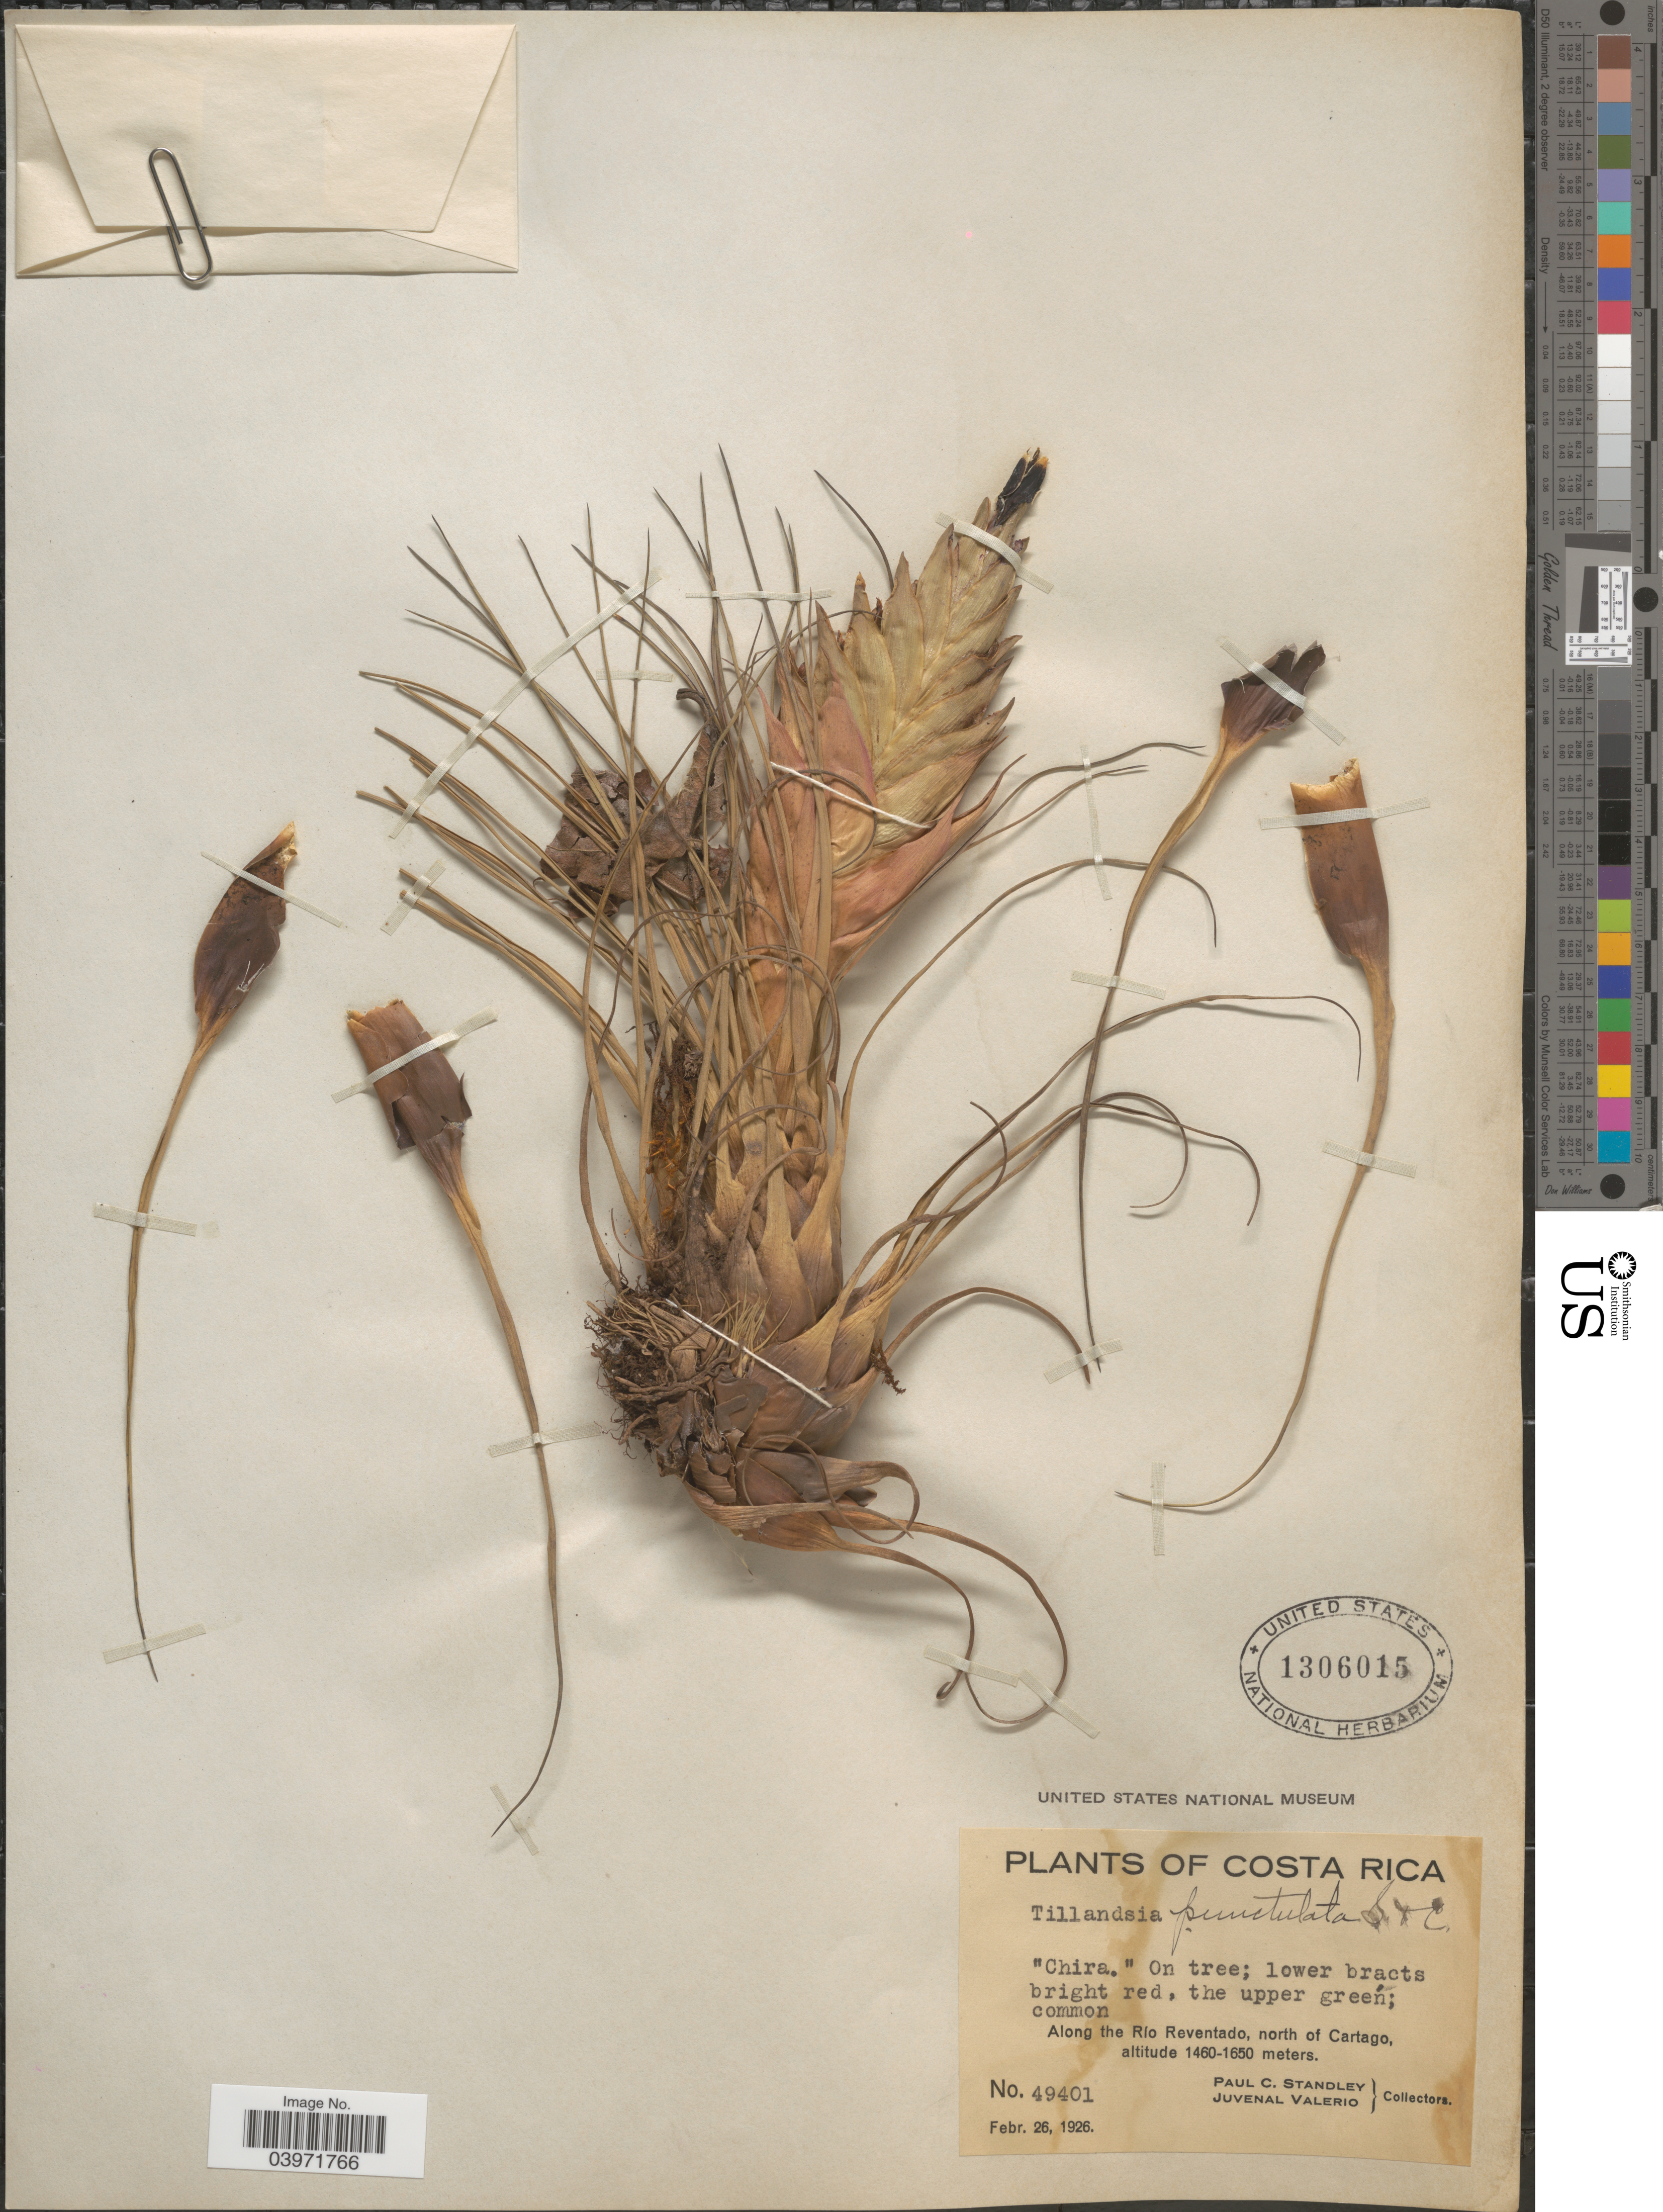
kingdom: Plantae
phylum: Tracheophyta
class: Liliopsida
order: Poales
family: Bromeliaceae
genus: Tillandsia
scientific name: Tillandsia punctulata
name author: Schltdl. & Cham.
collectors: P. C. Standley & J. Valerio R.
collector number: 49401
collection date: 1926-02-26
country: Costa Rica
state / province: Cartago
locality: Along the Río Reventado, north of Cartago.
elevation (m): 1460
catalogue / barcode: US 1306015